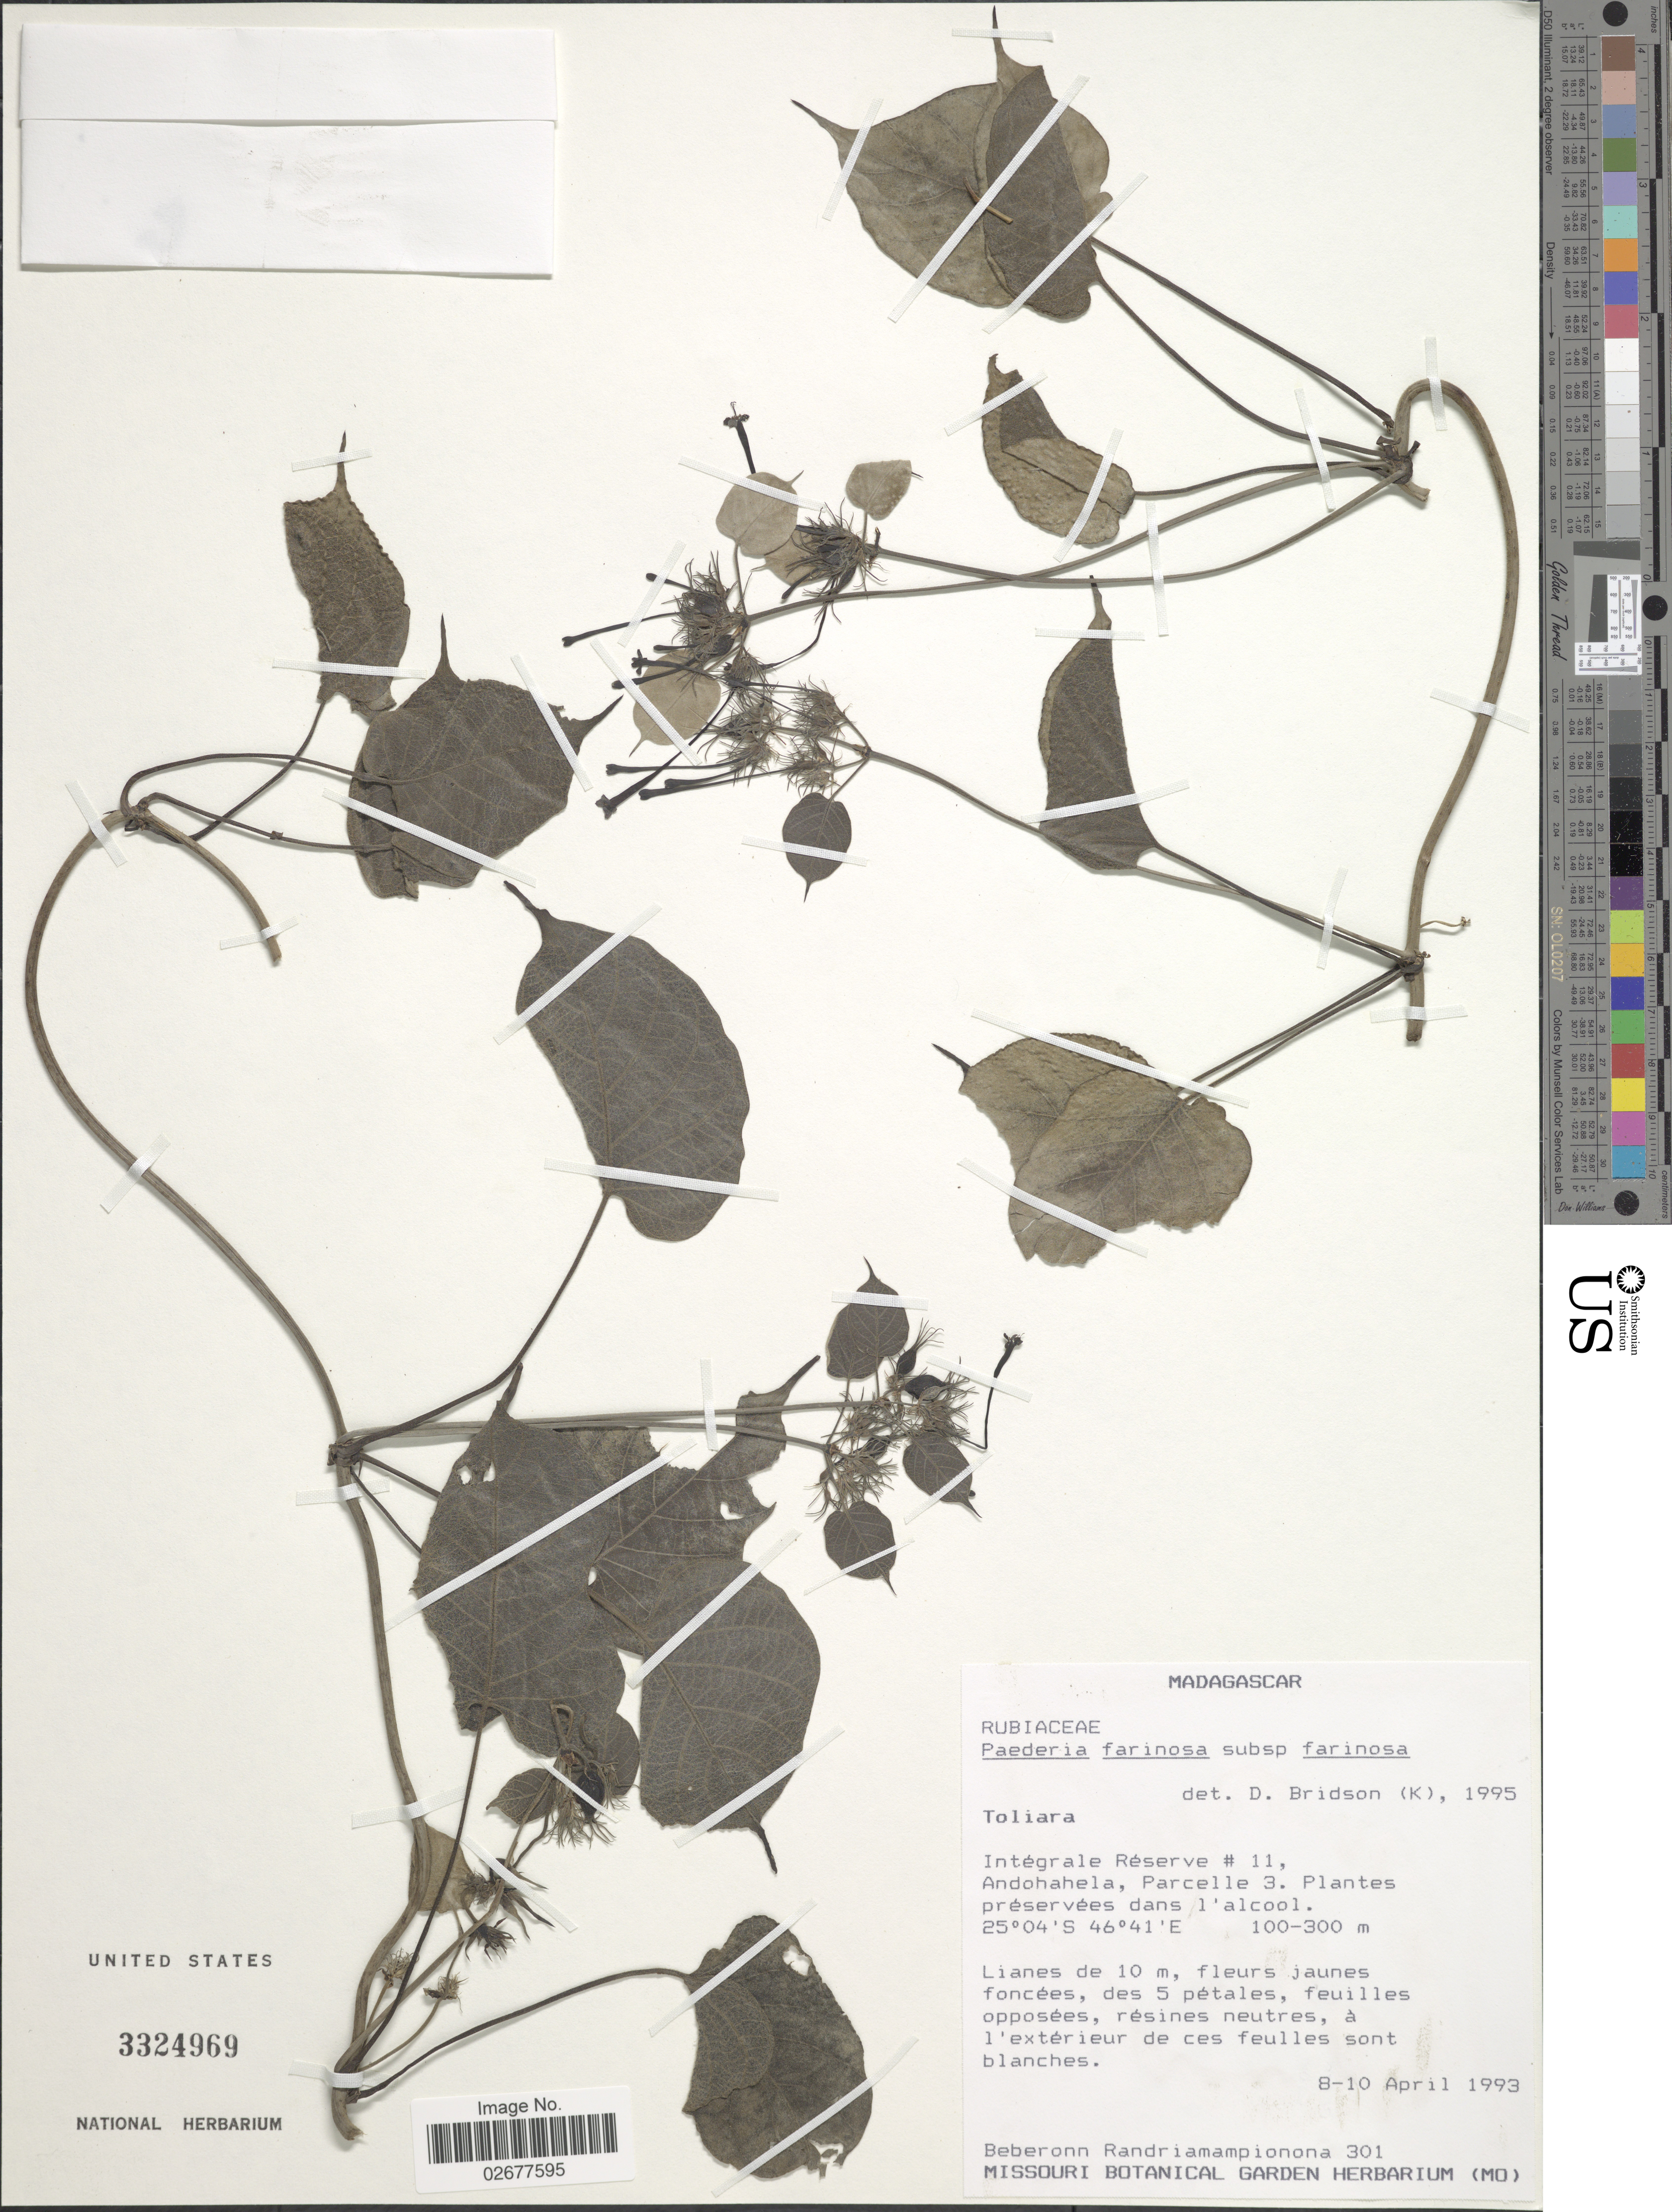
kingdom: Plantae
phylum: Tracheophyta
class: Magnoliopsida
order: Gentianales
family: Rubiaceae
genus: Paederia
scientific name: Paederia farinosa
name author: (Baker) Puff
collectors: B. Randriamampionona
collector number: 301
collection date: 1993-04-08/1993-04-10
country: Madagascar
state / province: Anosy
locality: Integrale Reserve # 11, Andohahela, Parcelle 3.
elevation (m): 100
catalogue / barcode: US 3324969